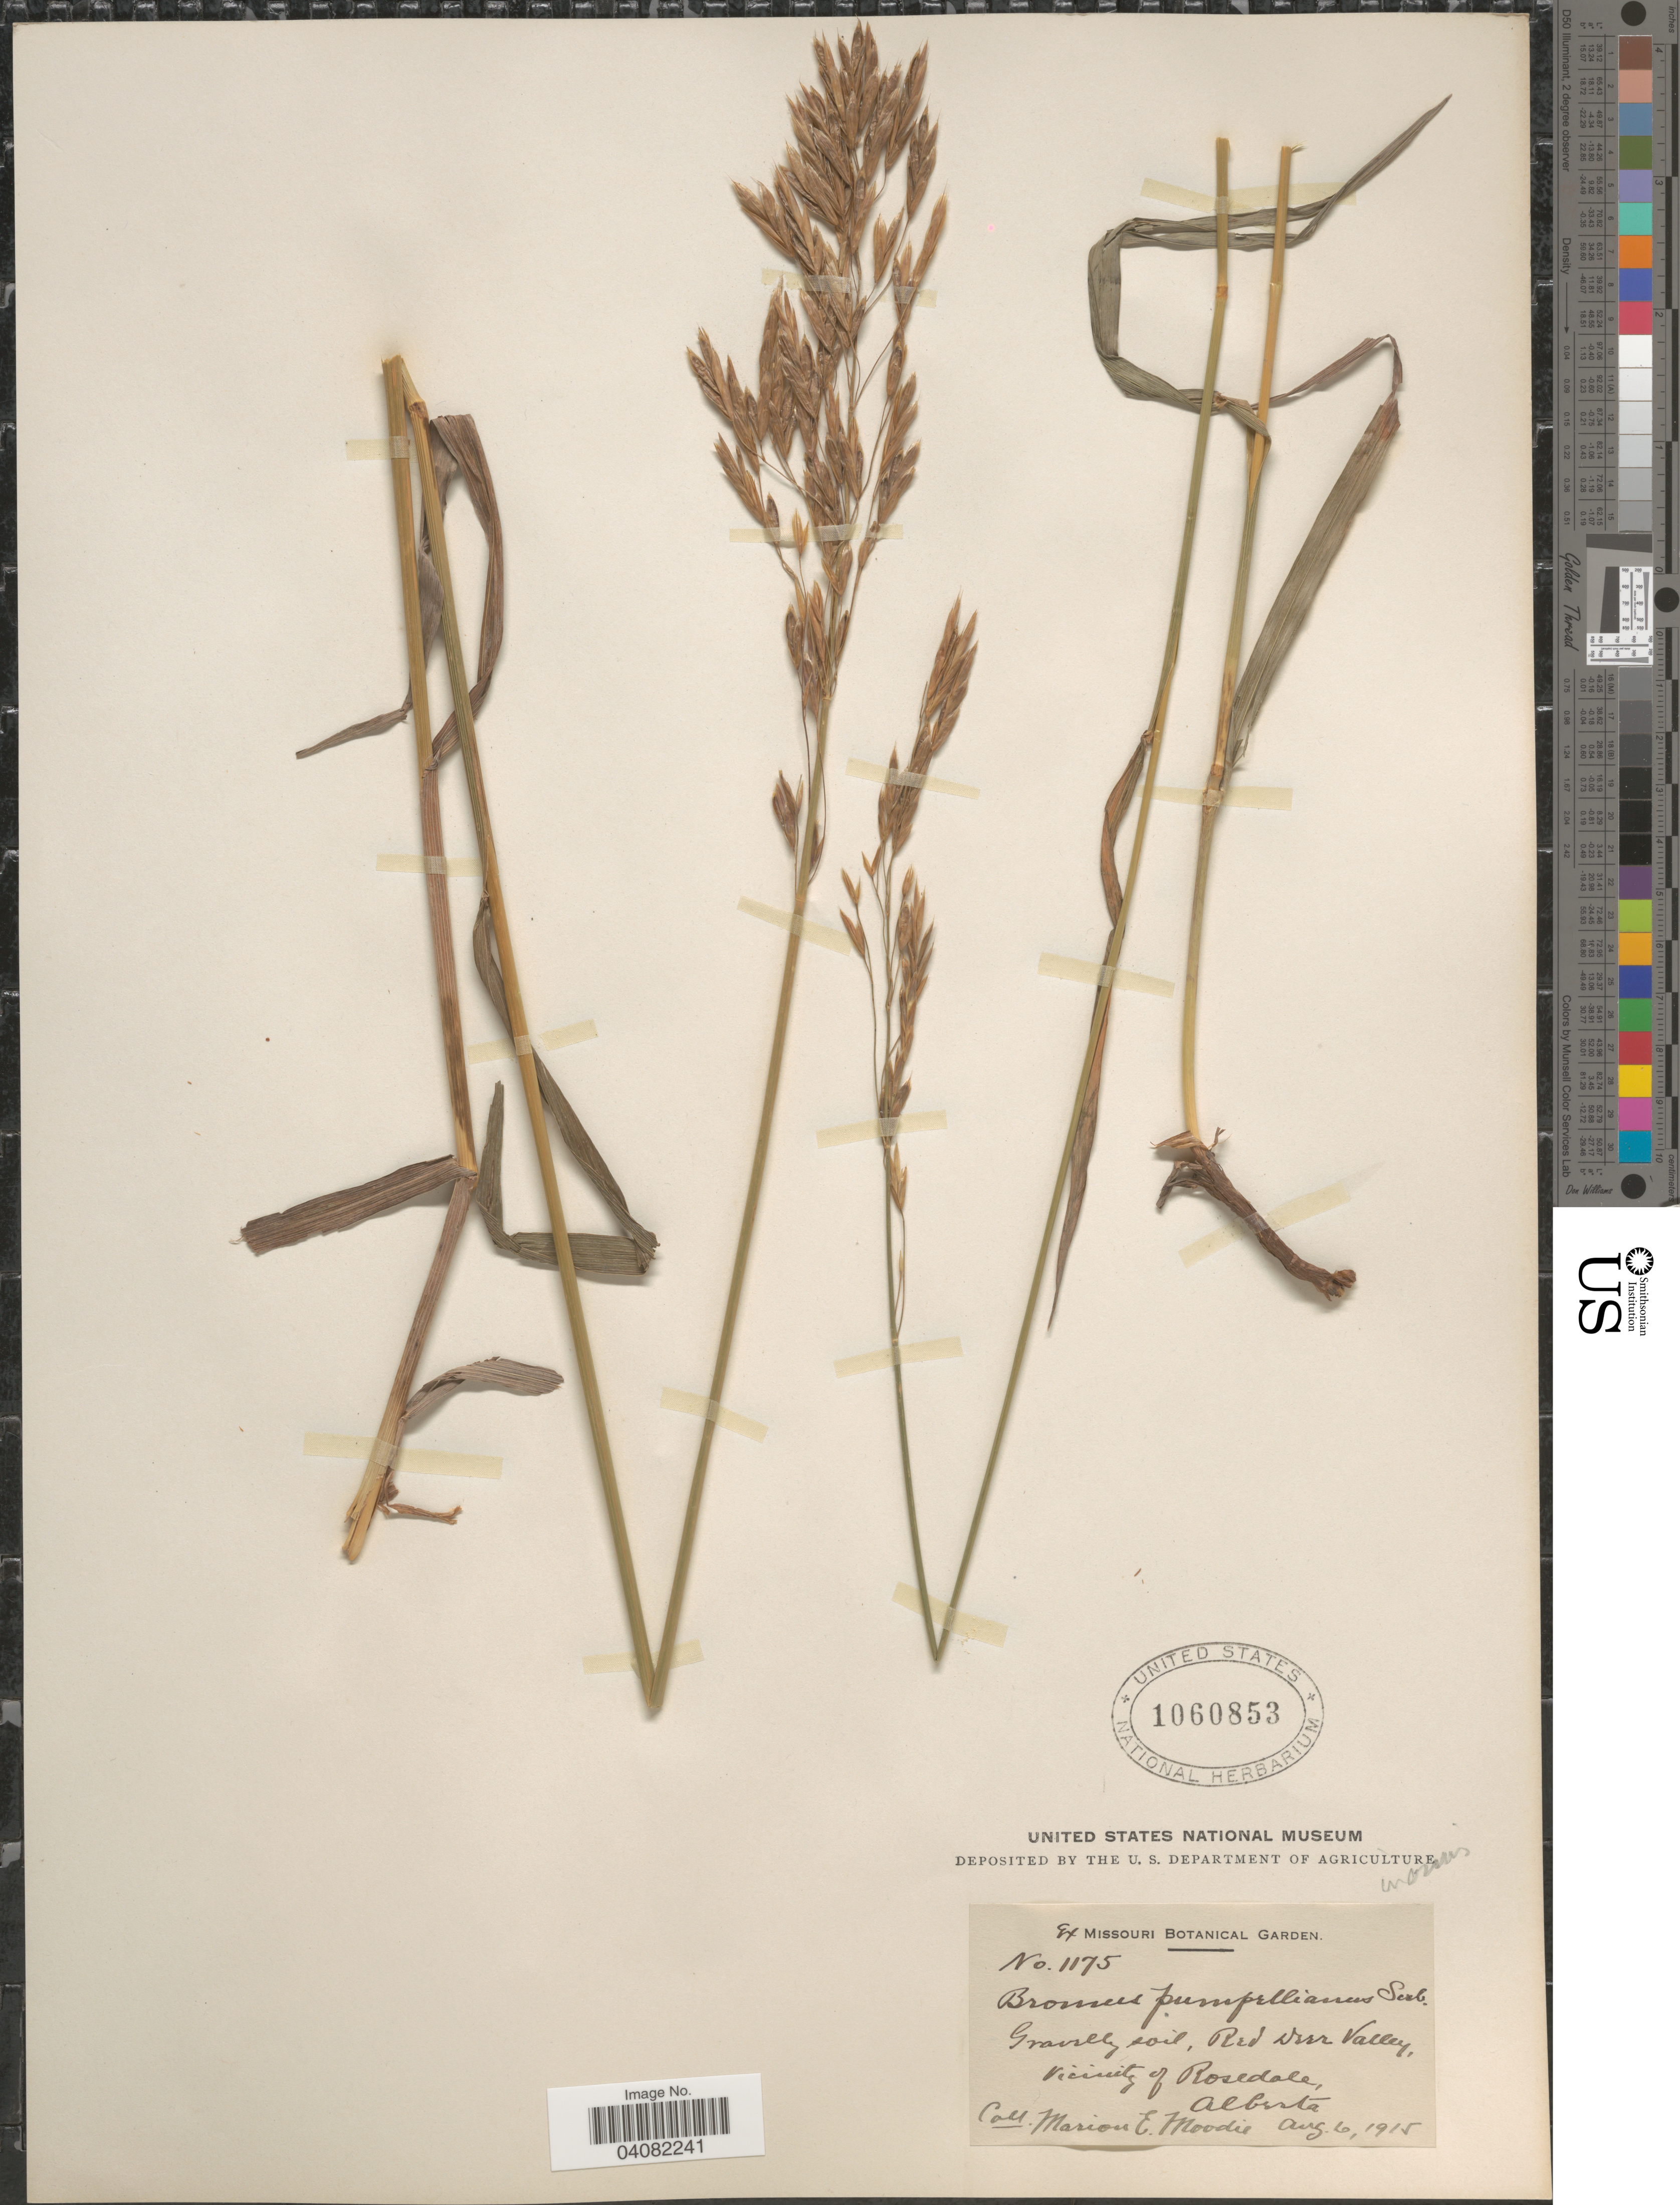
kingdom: Plantae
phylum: Tracheophyta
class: Liliopsida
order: Poales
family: Poaceae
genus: Bromus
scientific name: Bromus inermis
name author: Leyss.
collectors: M. E. Moodie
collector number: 1175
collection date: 1915-08-06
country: Canada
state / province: Alberta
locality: Red Deer Valley, Vicinity of Rosedale.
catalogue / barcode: US 1060853